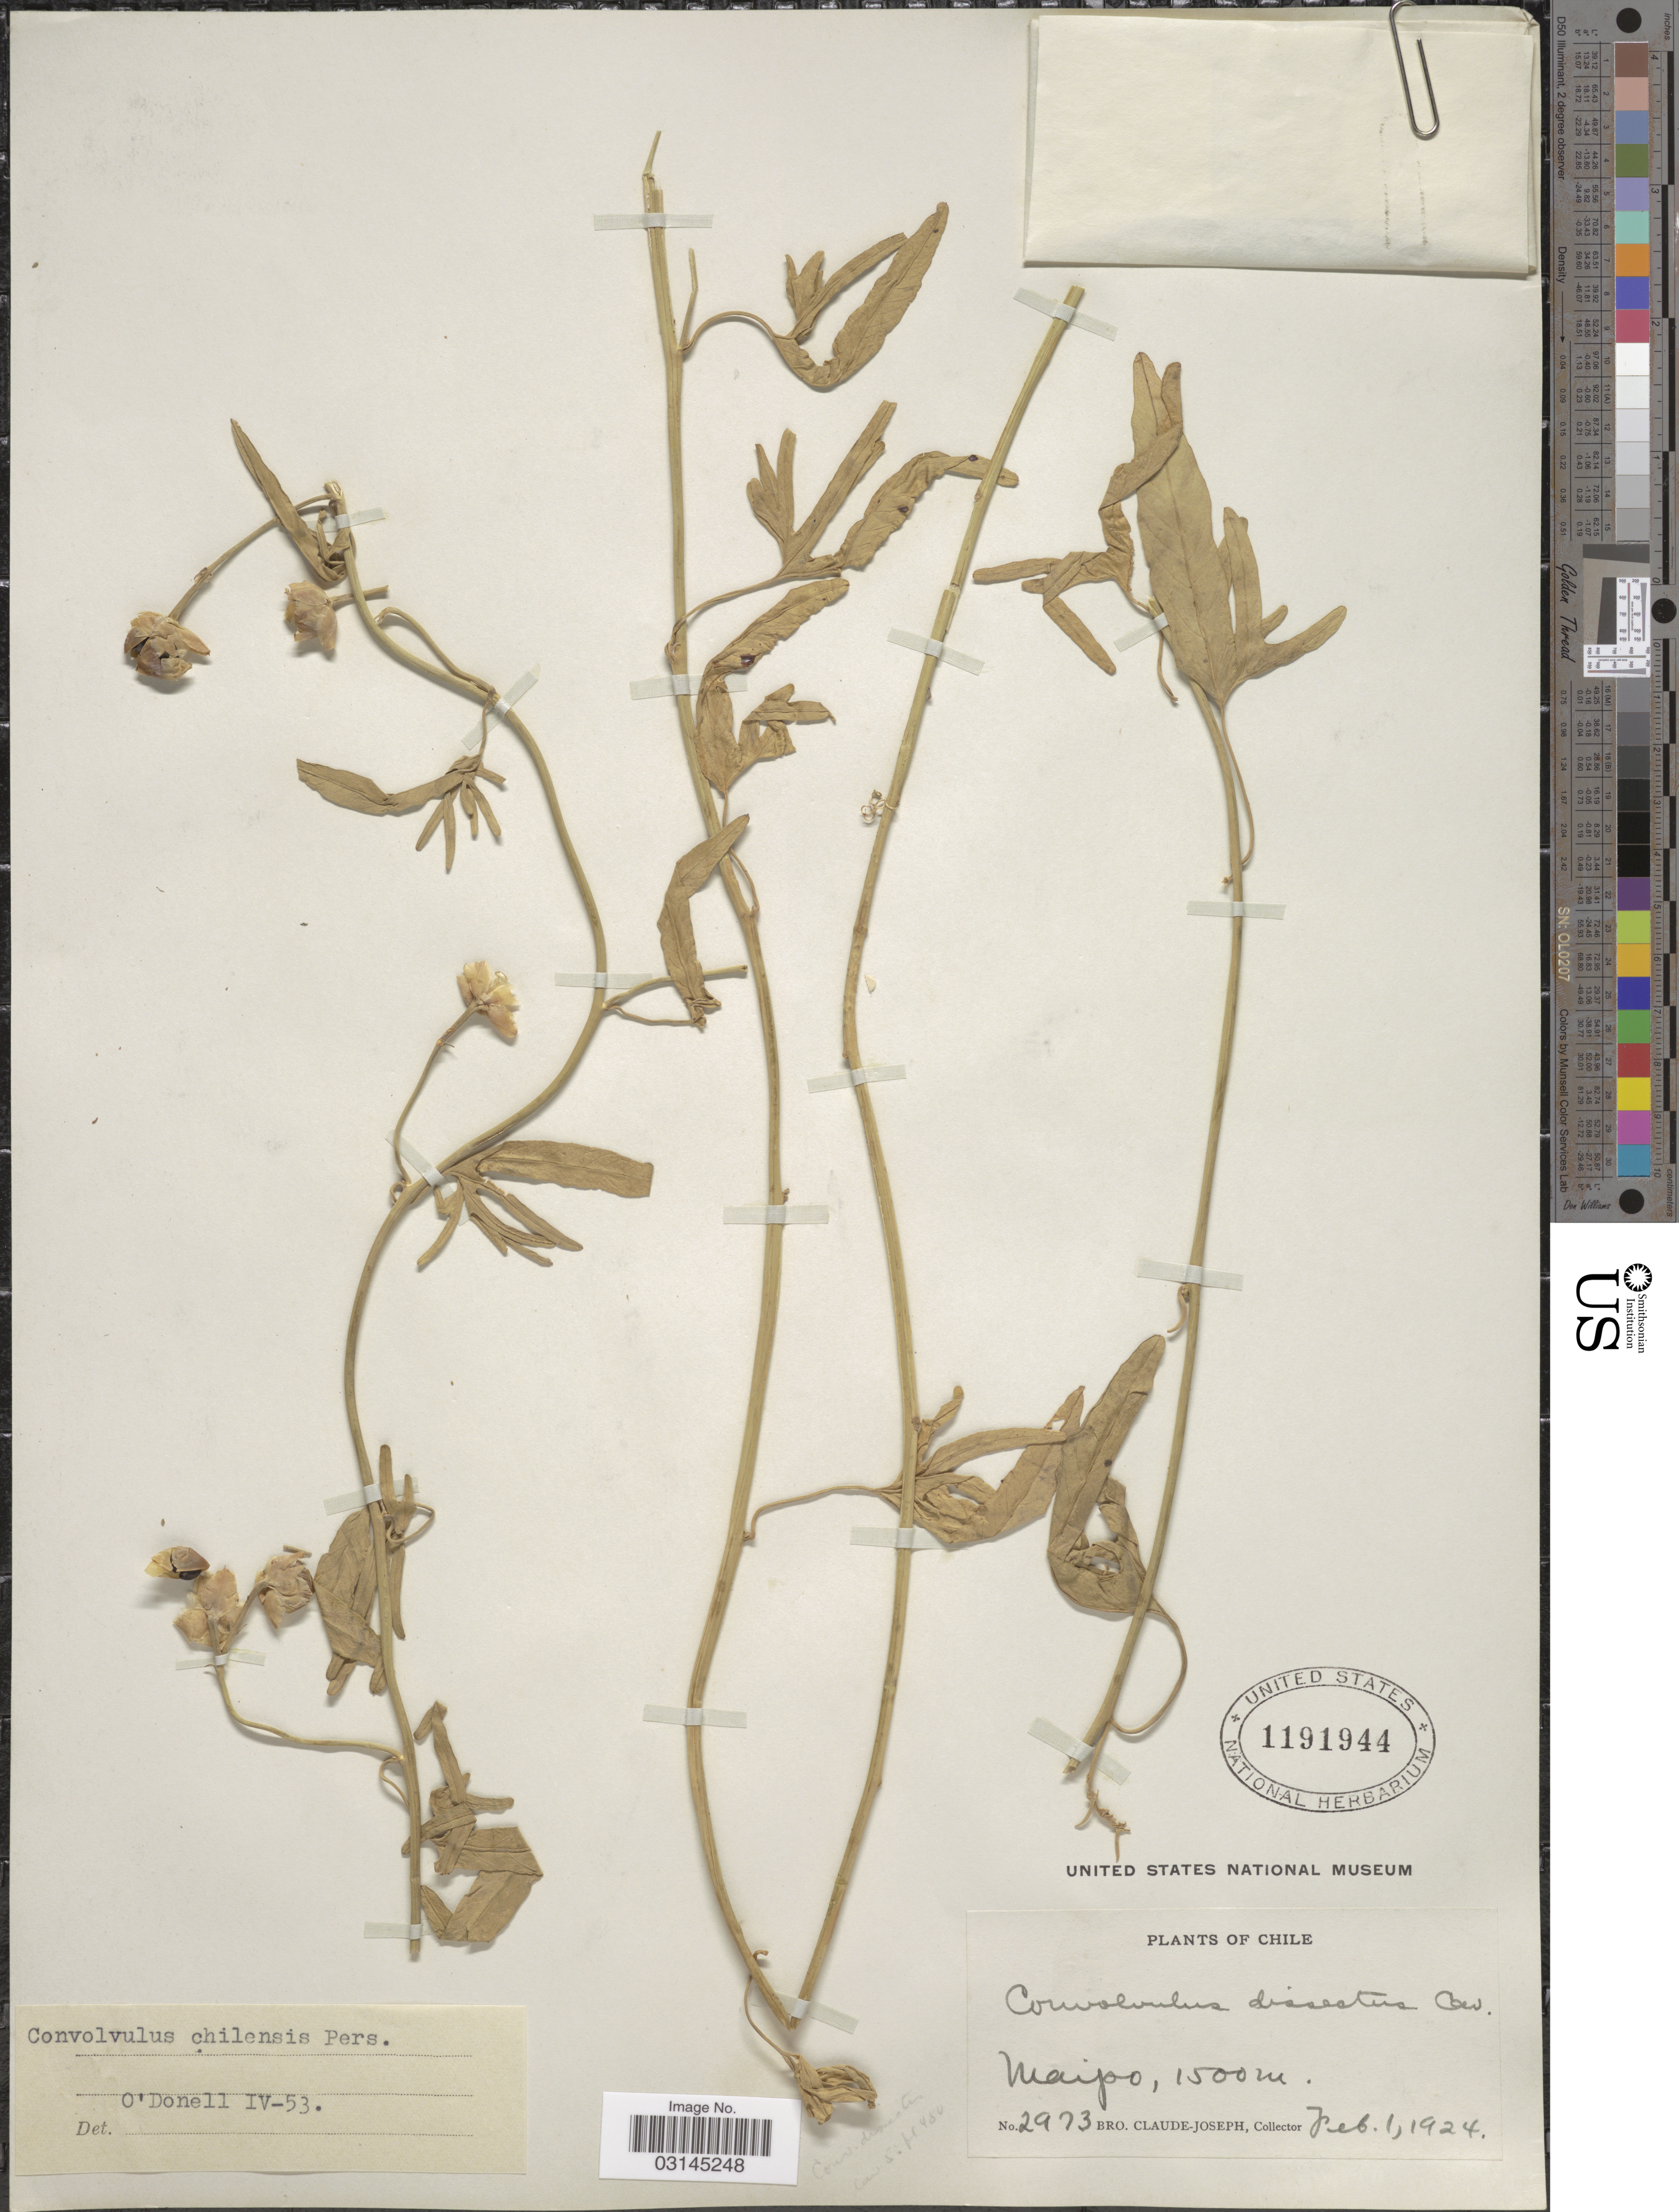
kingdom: Plantae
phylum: Tracheophyta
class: Magnoliopsida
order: Solanales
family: Convolvulaceae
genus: Convolvulus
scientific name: Convolvulus chilensis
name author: Pers.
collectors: Bro. Claude-Joseph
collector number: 2973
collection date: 1924-02-01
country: Chile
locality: Maipo.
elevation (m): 1500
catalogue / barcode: US 1191944